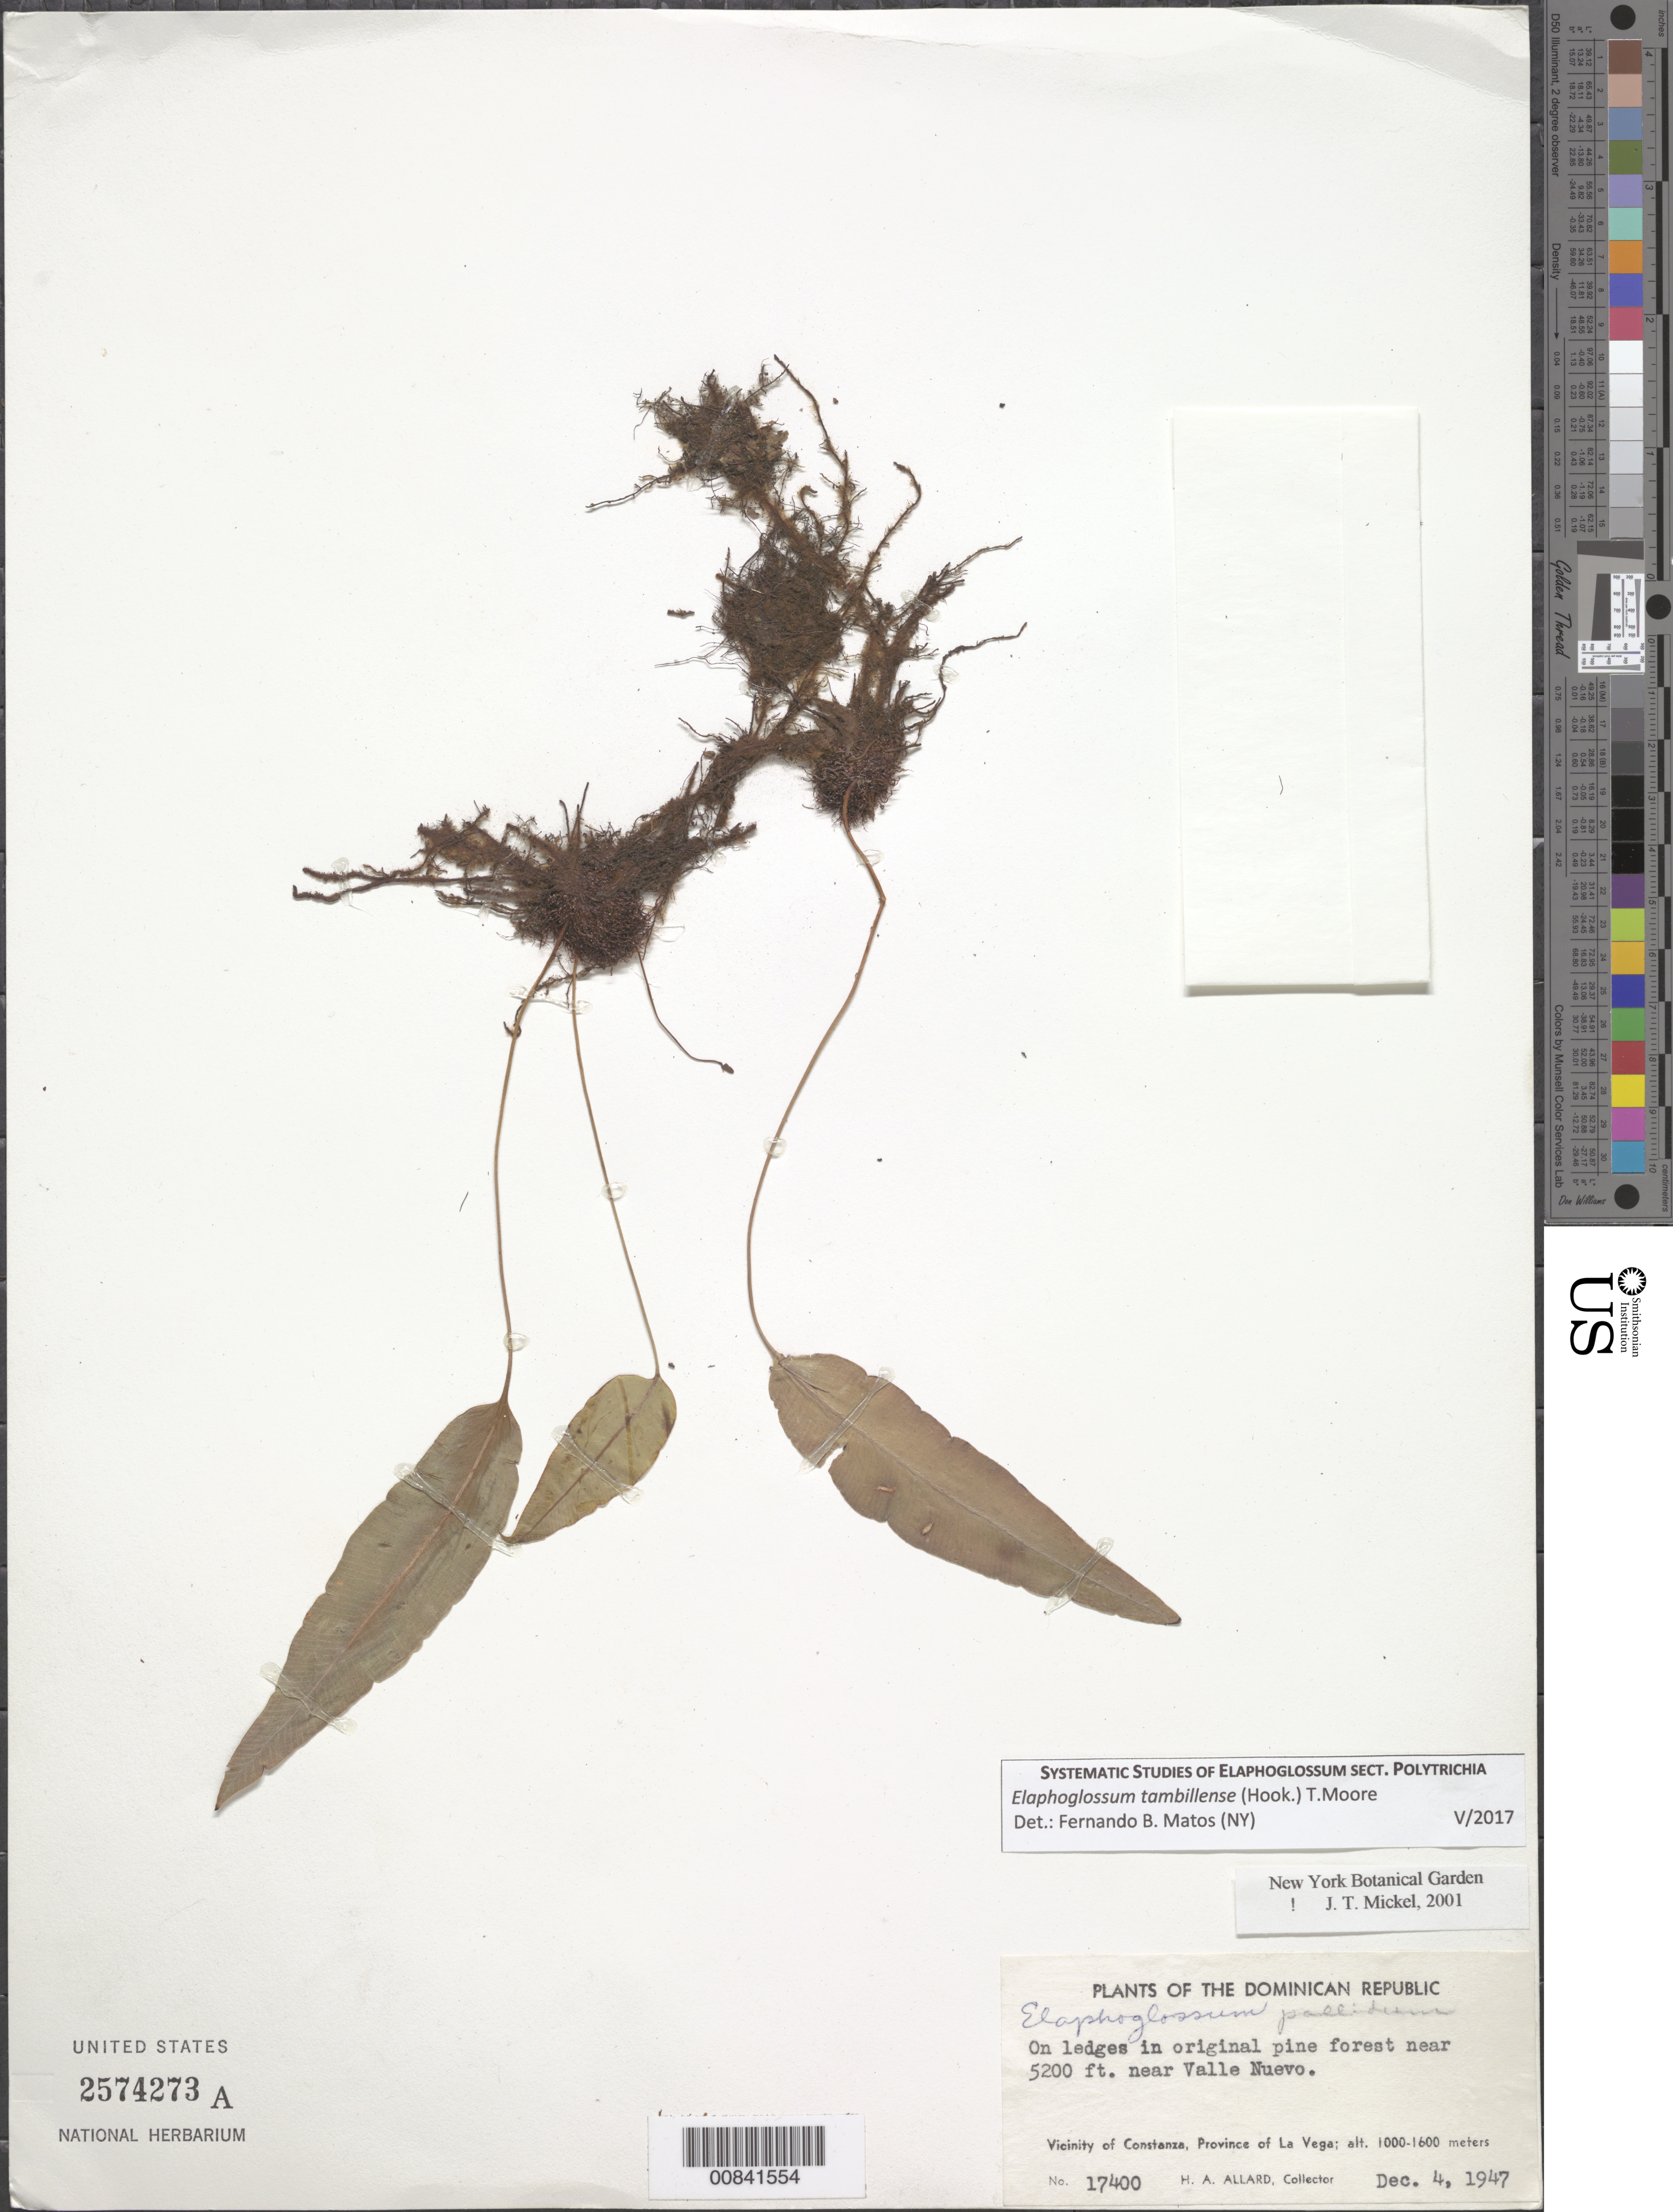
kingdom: Plantae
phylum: Tracheophyta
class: Polypodiopsida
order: Polypodiales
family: Dryopteridaceae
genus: Elaphoglossum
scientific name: Elaphoglossum pallidum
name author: (Baker & Jenman) C. Chr.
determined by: Mickel, J. T., (NY), New York Botanical Garden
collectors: H. A. Allard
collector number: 17400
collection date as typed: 04 Dec 1947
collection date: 1947-12-04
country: Dominican Republic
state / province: La Vega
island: Hispaniola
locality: Constanza, near Valle Nuevo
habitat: Original pine forest, on ledges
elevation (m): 1585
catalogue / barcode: US 2574273A